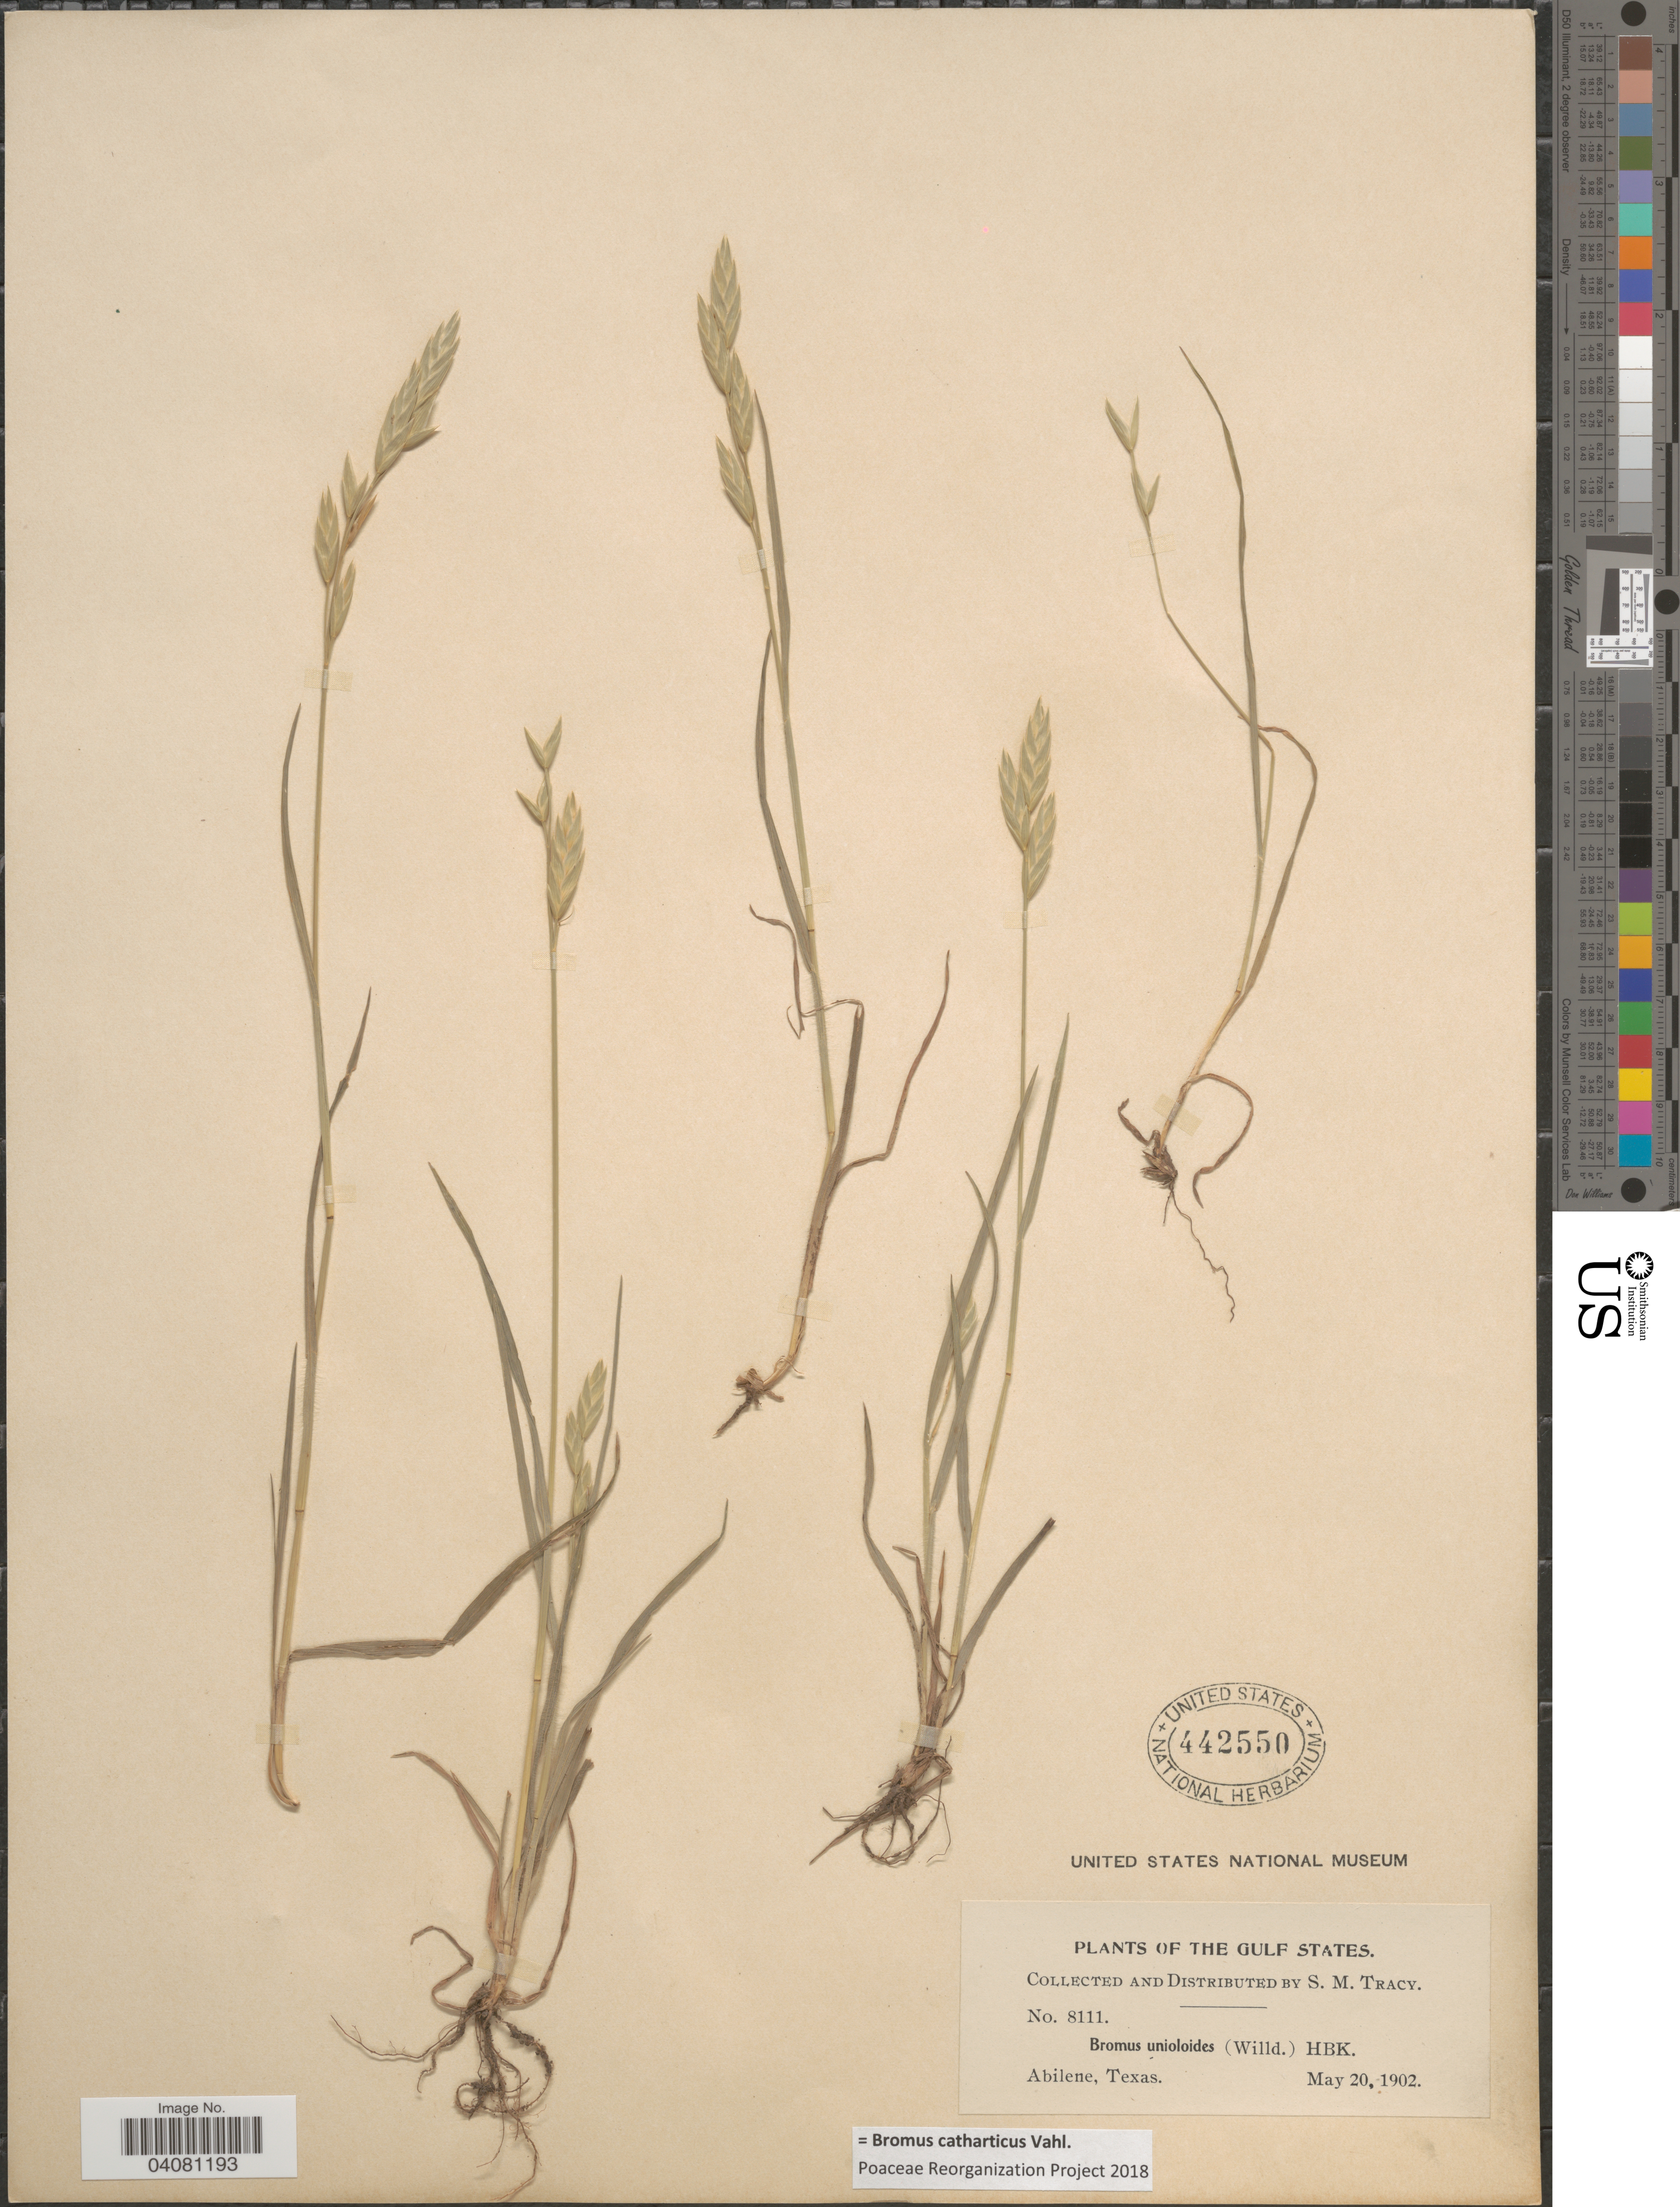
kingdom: Plantae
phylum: Tracheophyta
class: Liliopsida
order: Poales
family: Poaceae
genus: Bromus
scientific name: Bromus catharticus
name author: Vahl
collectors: S. M. Tracy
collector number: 8111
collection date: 1902-05-20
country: United States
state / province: Texas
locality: Gulf States. Abilene.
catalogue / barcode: US 442550